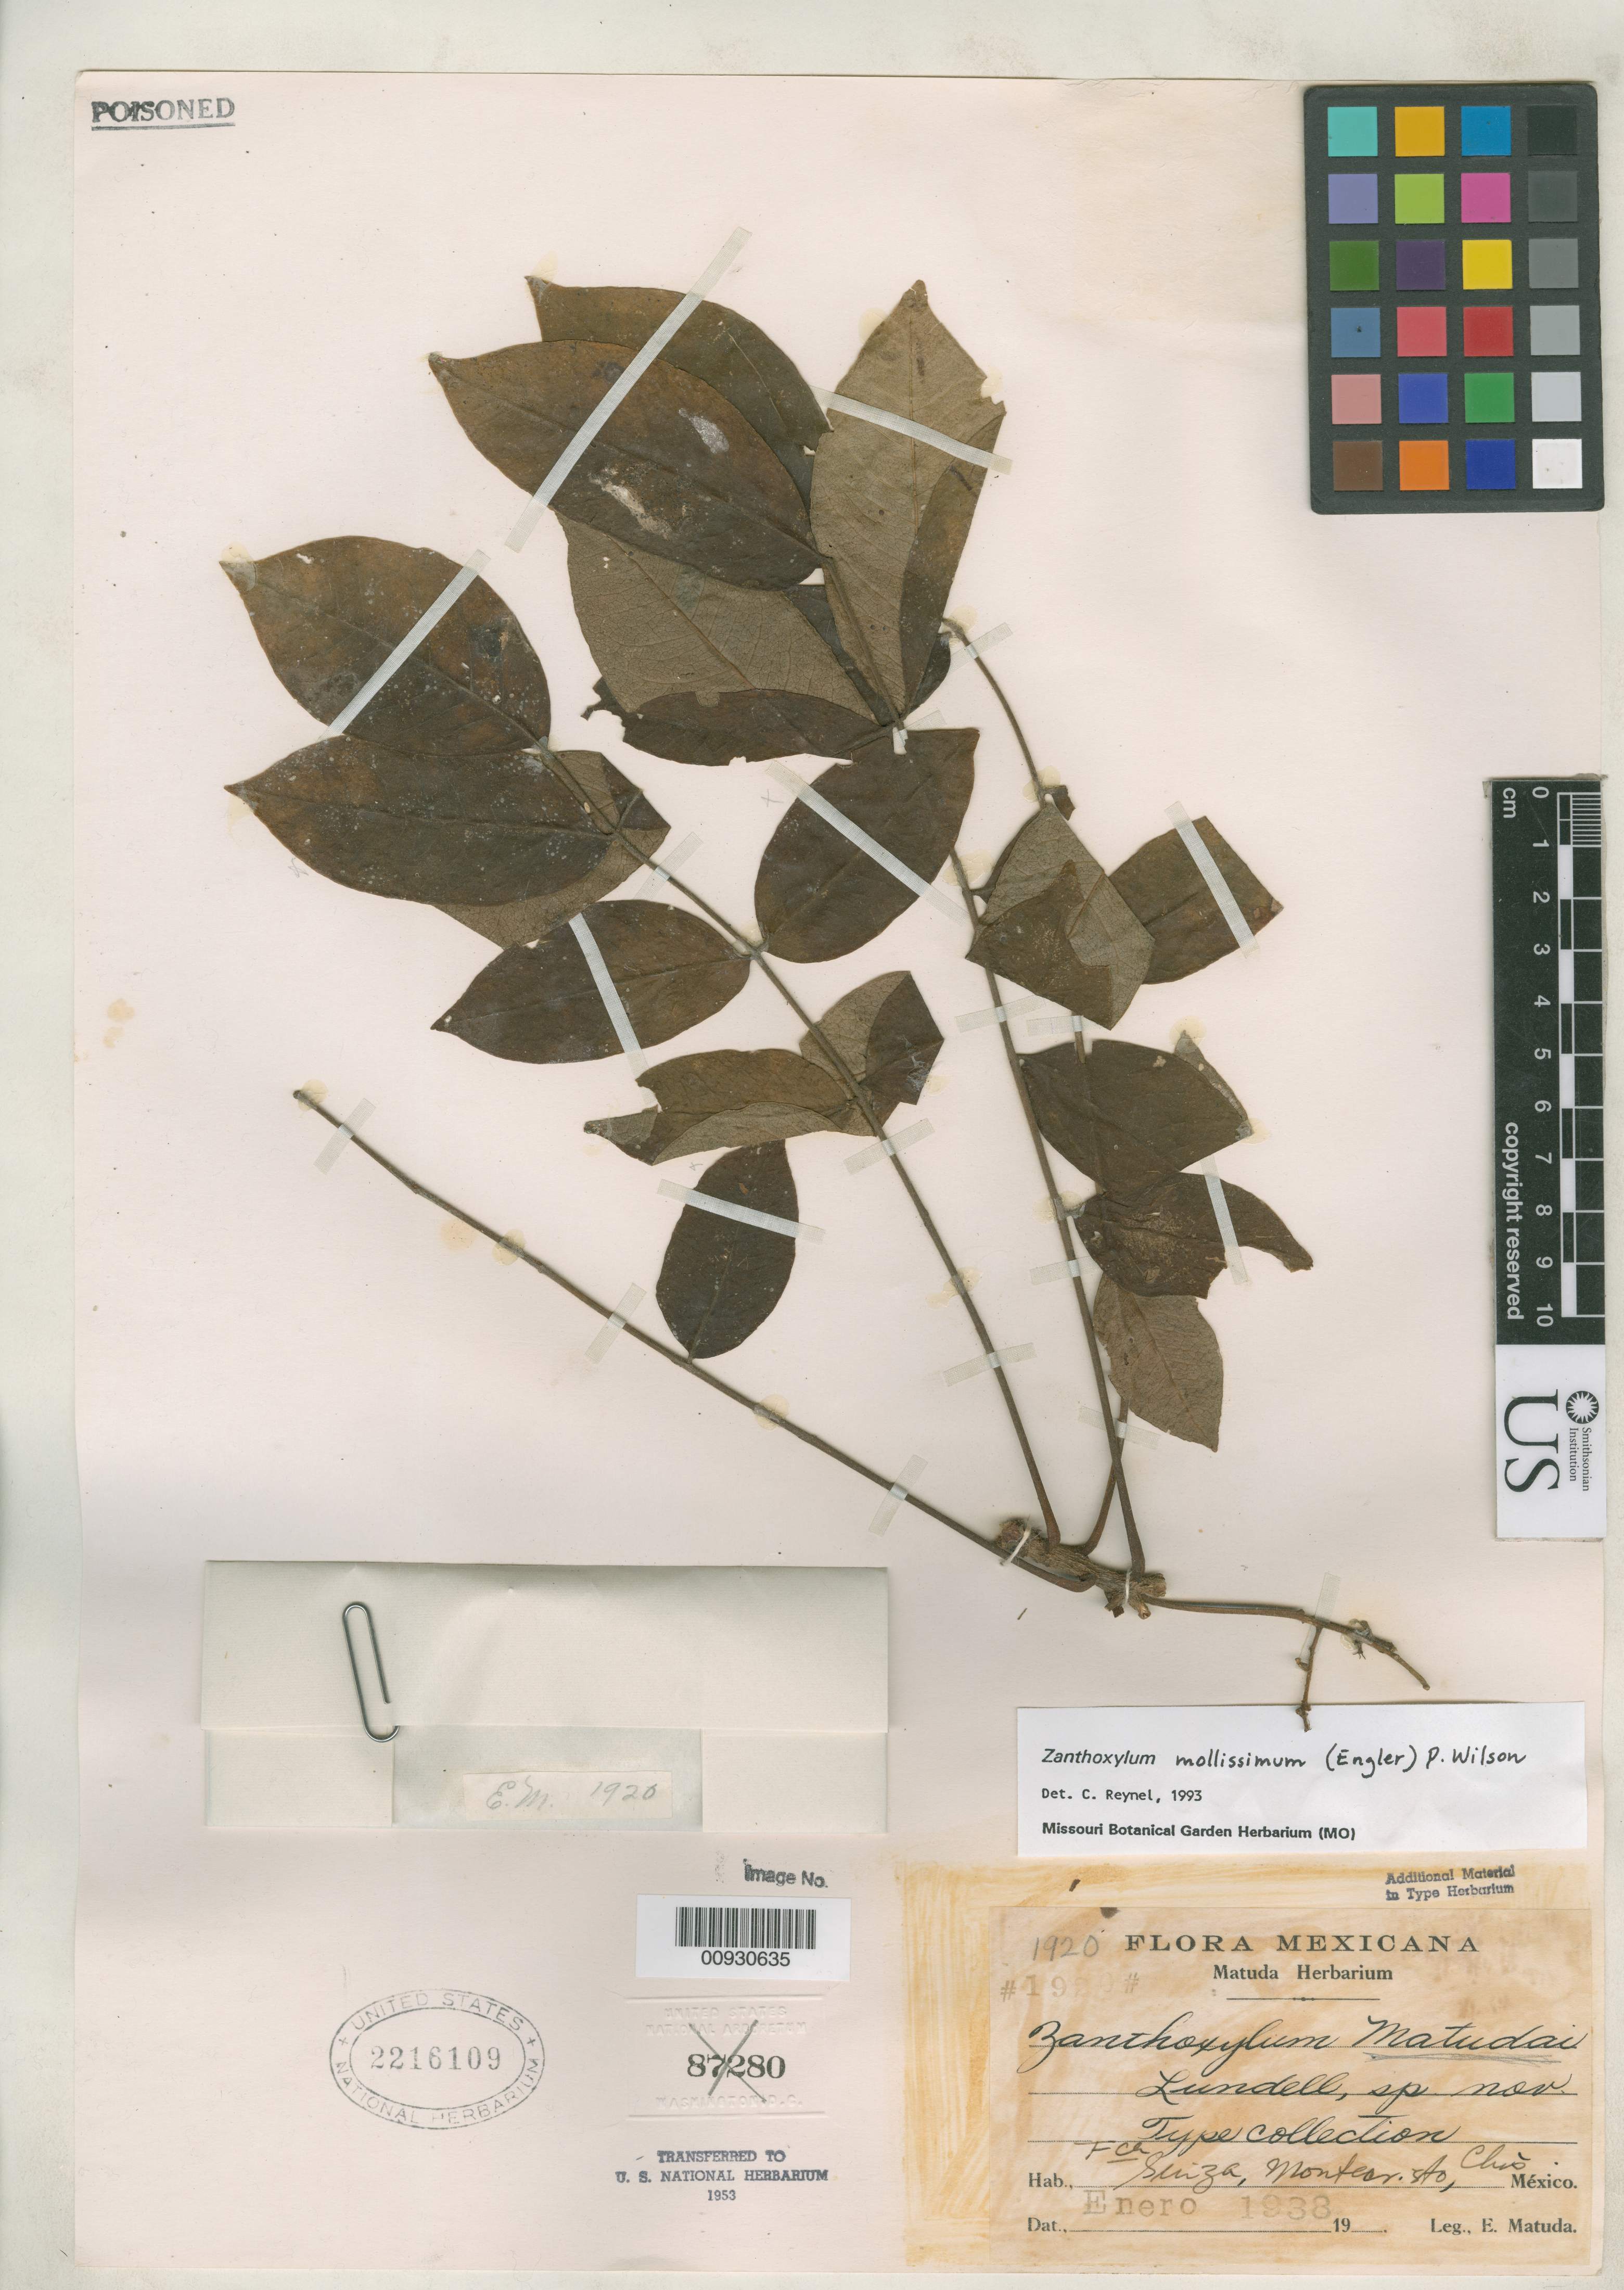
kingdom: Plantae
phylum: Tracheophyta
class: Magnoliopsida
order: Sapindales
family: Rutaceae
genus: Zanthoxylum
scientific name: Zanthoxylum matudae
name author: Lundell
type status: Isotype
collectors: E. Matuda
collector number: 1920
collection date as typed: Jan 1938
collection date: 1938-01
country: Mexico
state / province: Chiapas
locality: Finca Suiza, Monte Cristo.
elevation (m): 1700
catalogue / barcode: US 2216109